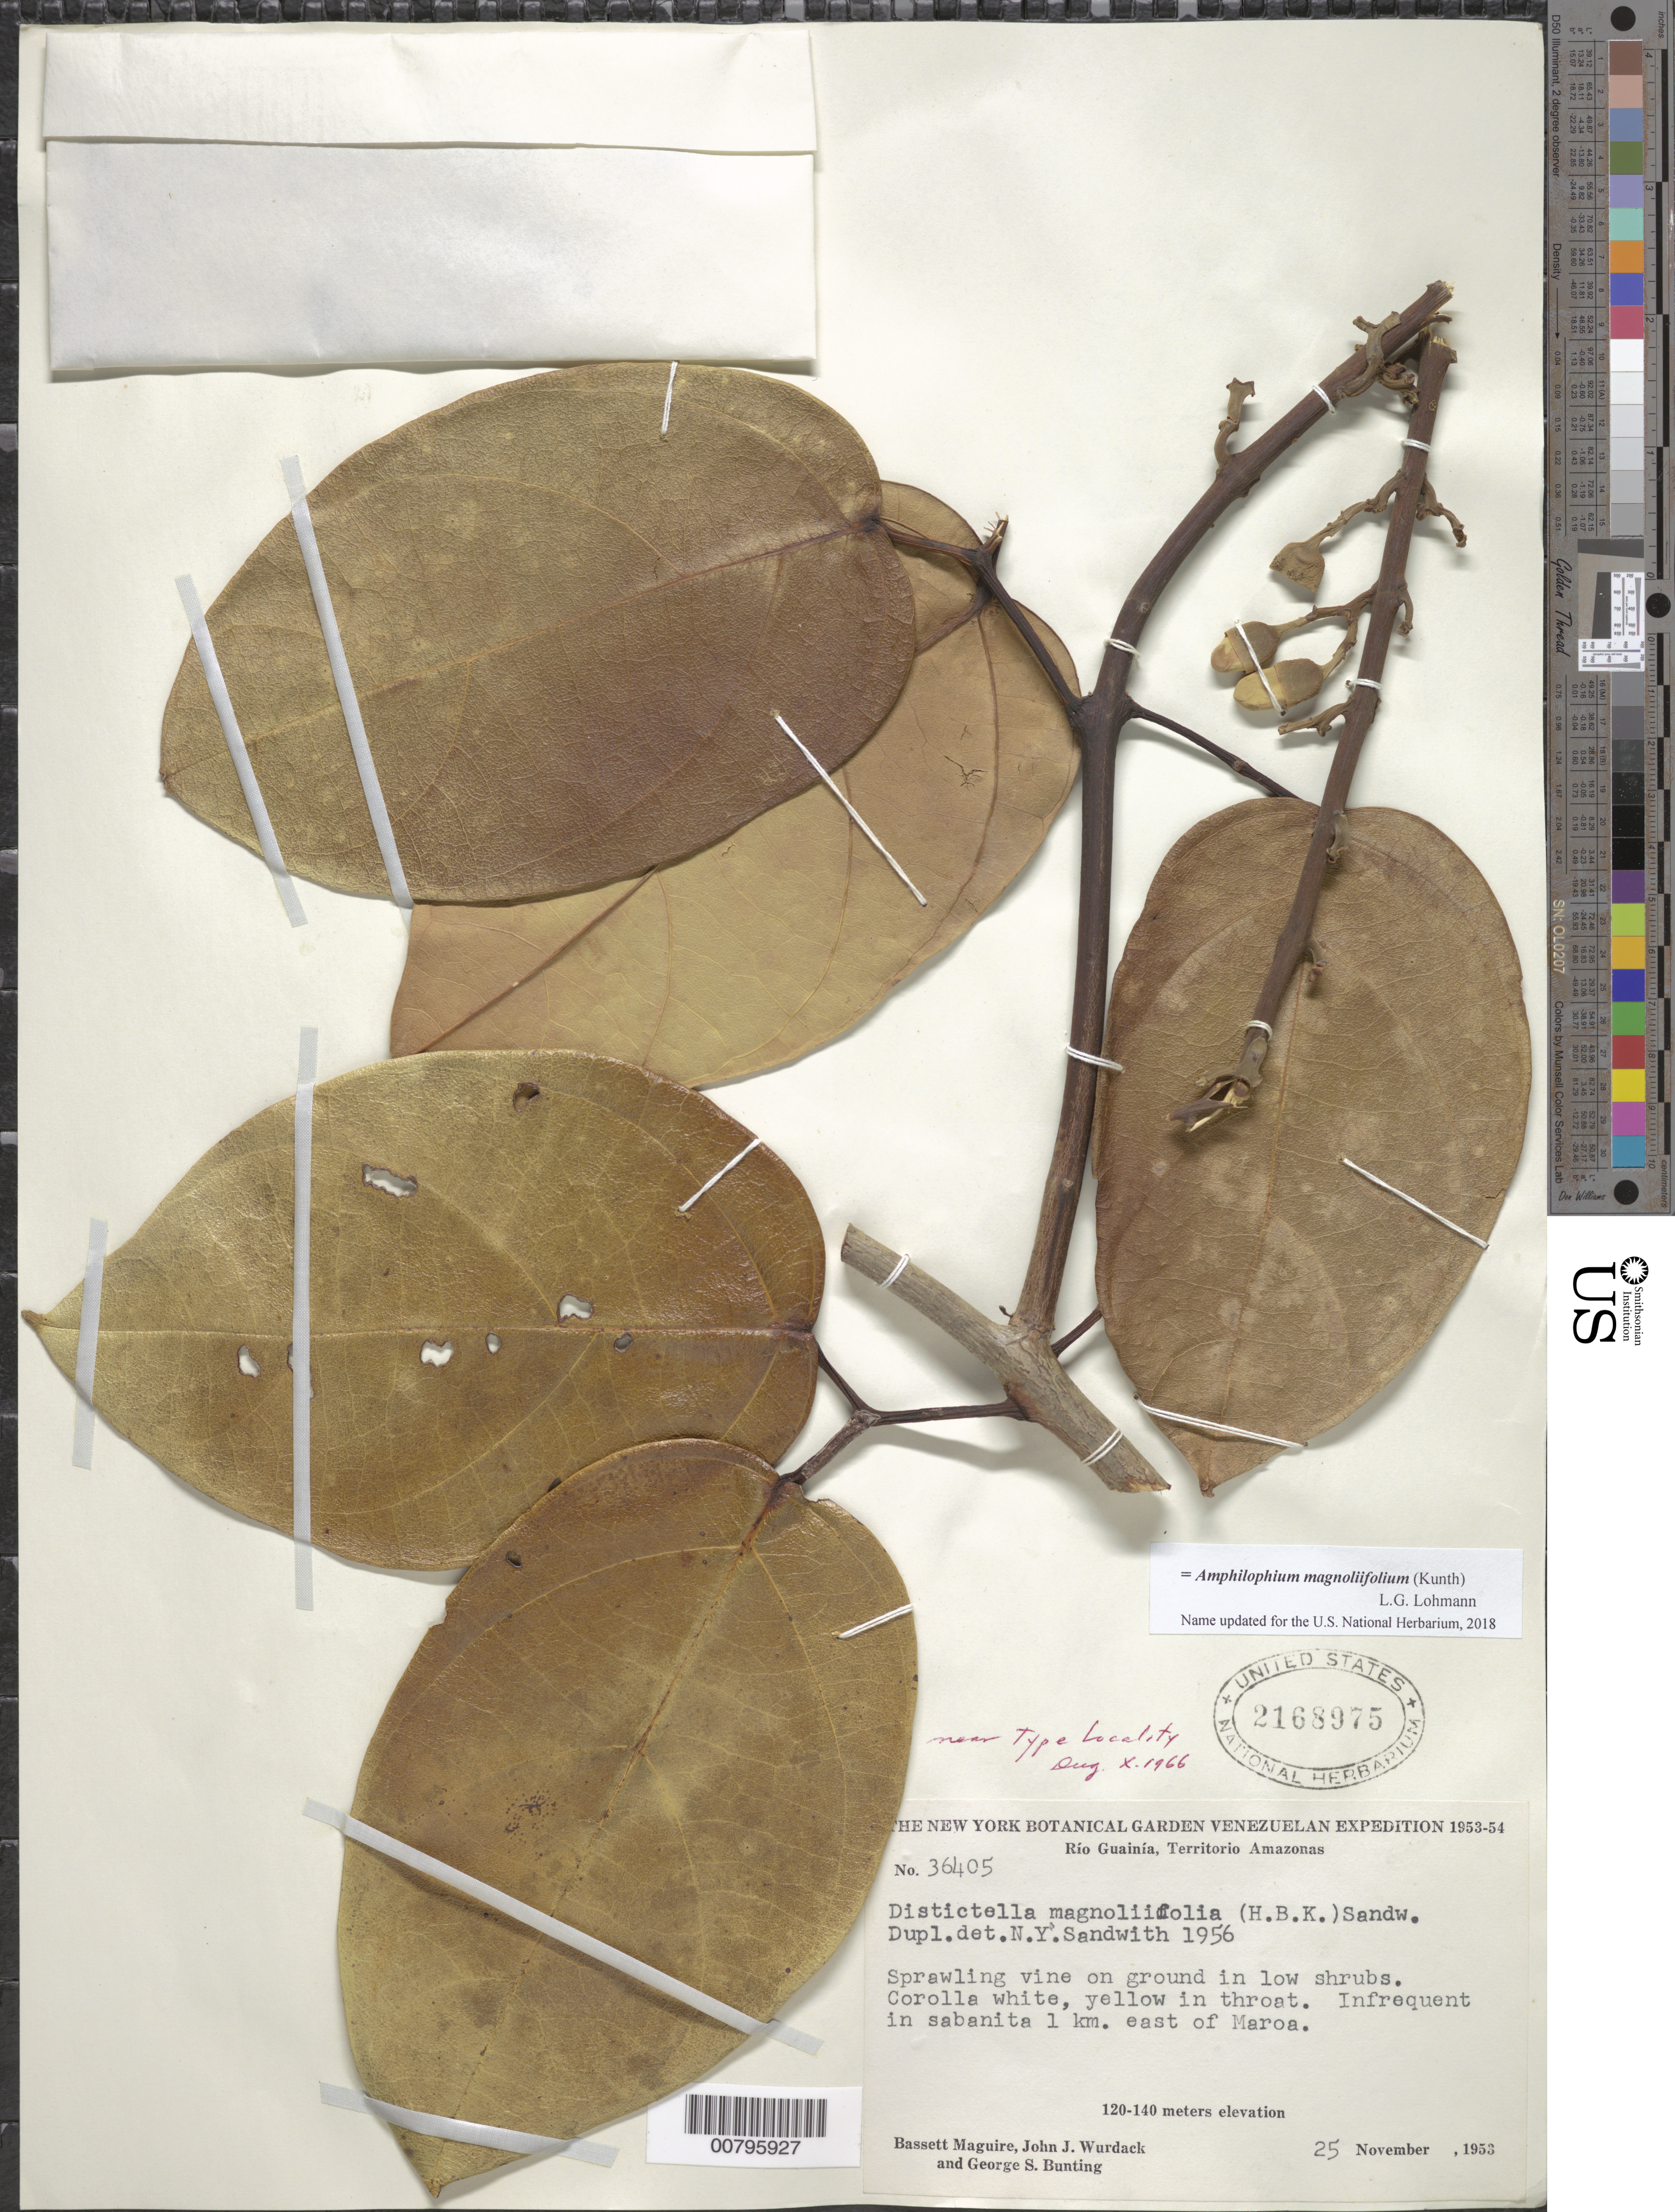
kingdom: Plantae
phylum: Tracheophyta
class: Magnoliopsida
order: Lamiales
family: Bignoniaceae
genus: Amphilophium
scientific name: Amphilophium magnoliifolium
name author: (Kunth) L.G. Lohmann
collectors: B. Maguire, J. J. Wurdack & G. S. Bunting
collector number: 36405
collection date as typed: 25-Nov-53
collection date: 1953-11-25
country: Venezuela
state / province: Amazonas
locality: Río Guainía, 1 km E of Maroa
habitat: Sabanita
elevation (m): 120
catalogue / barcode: US 2168975